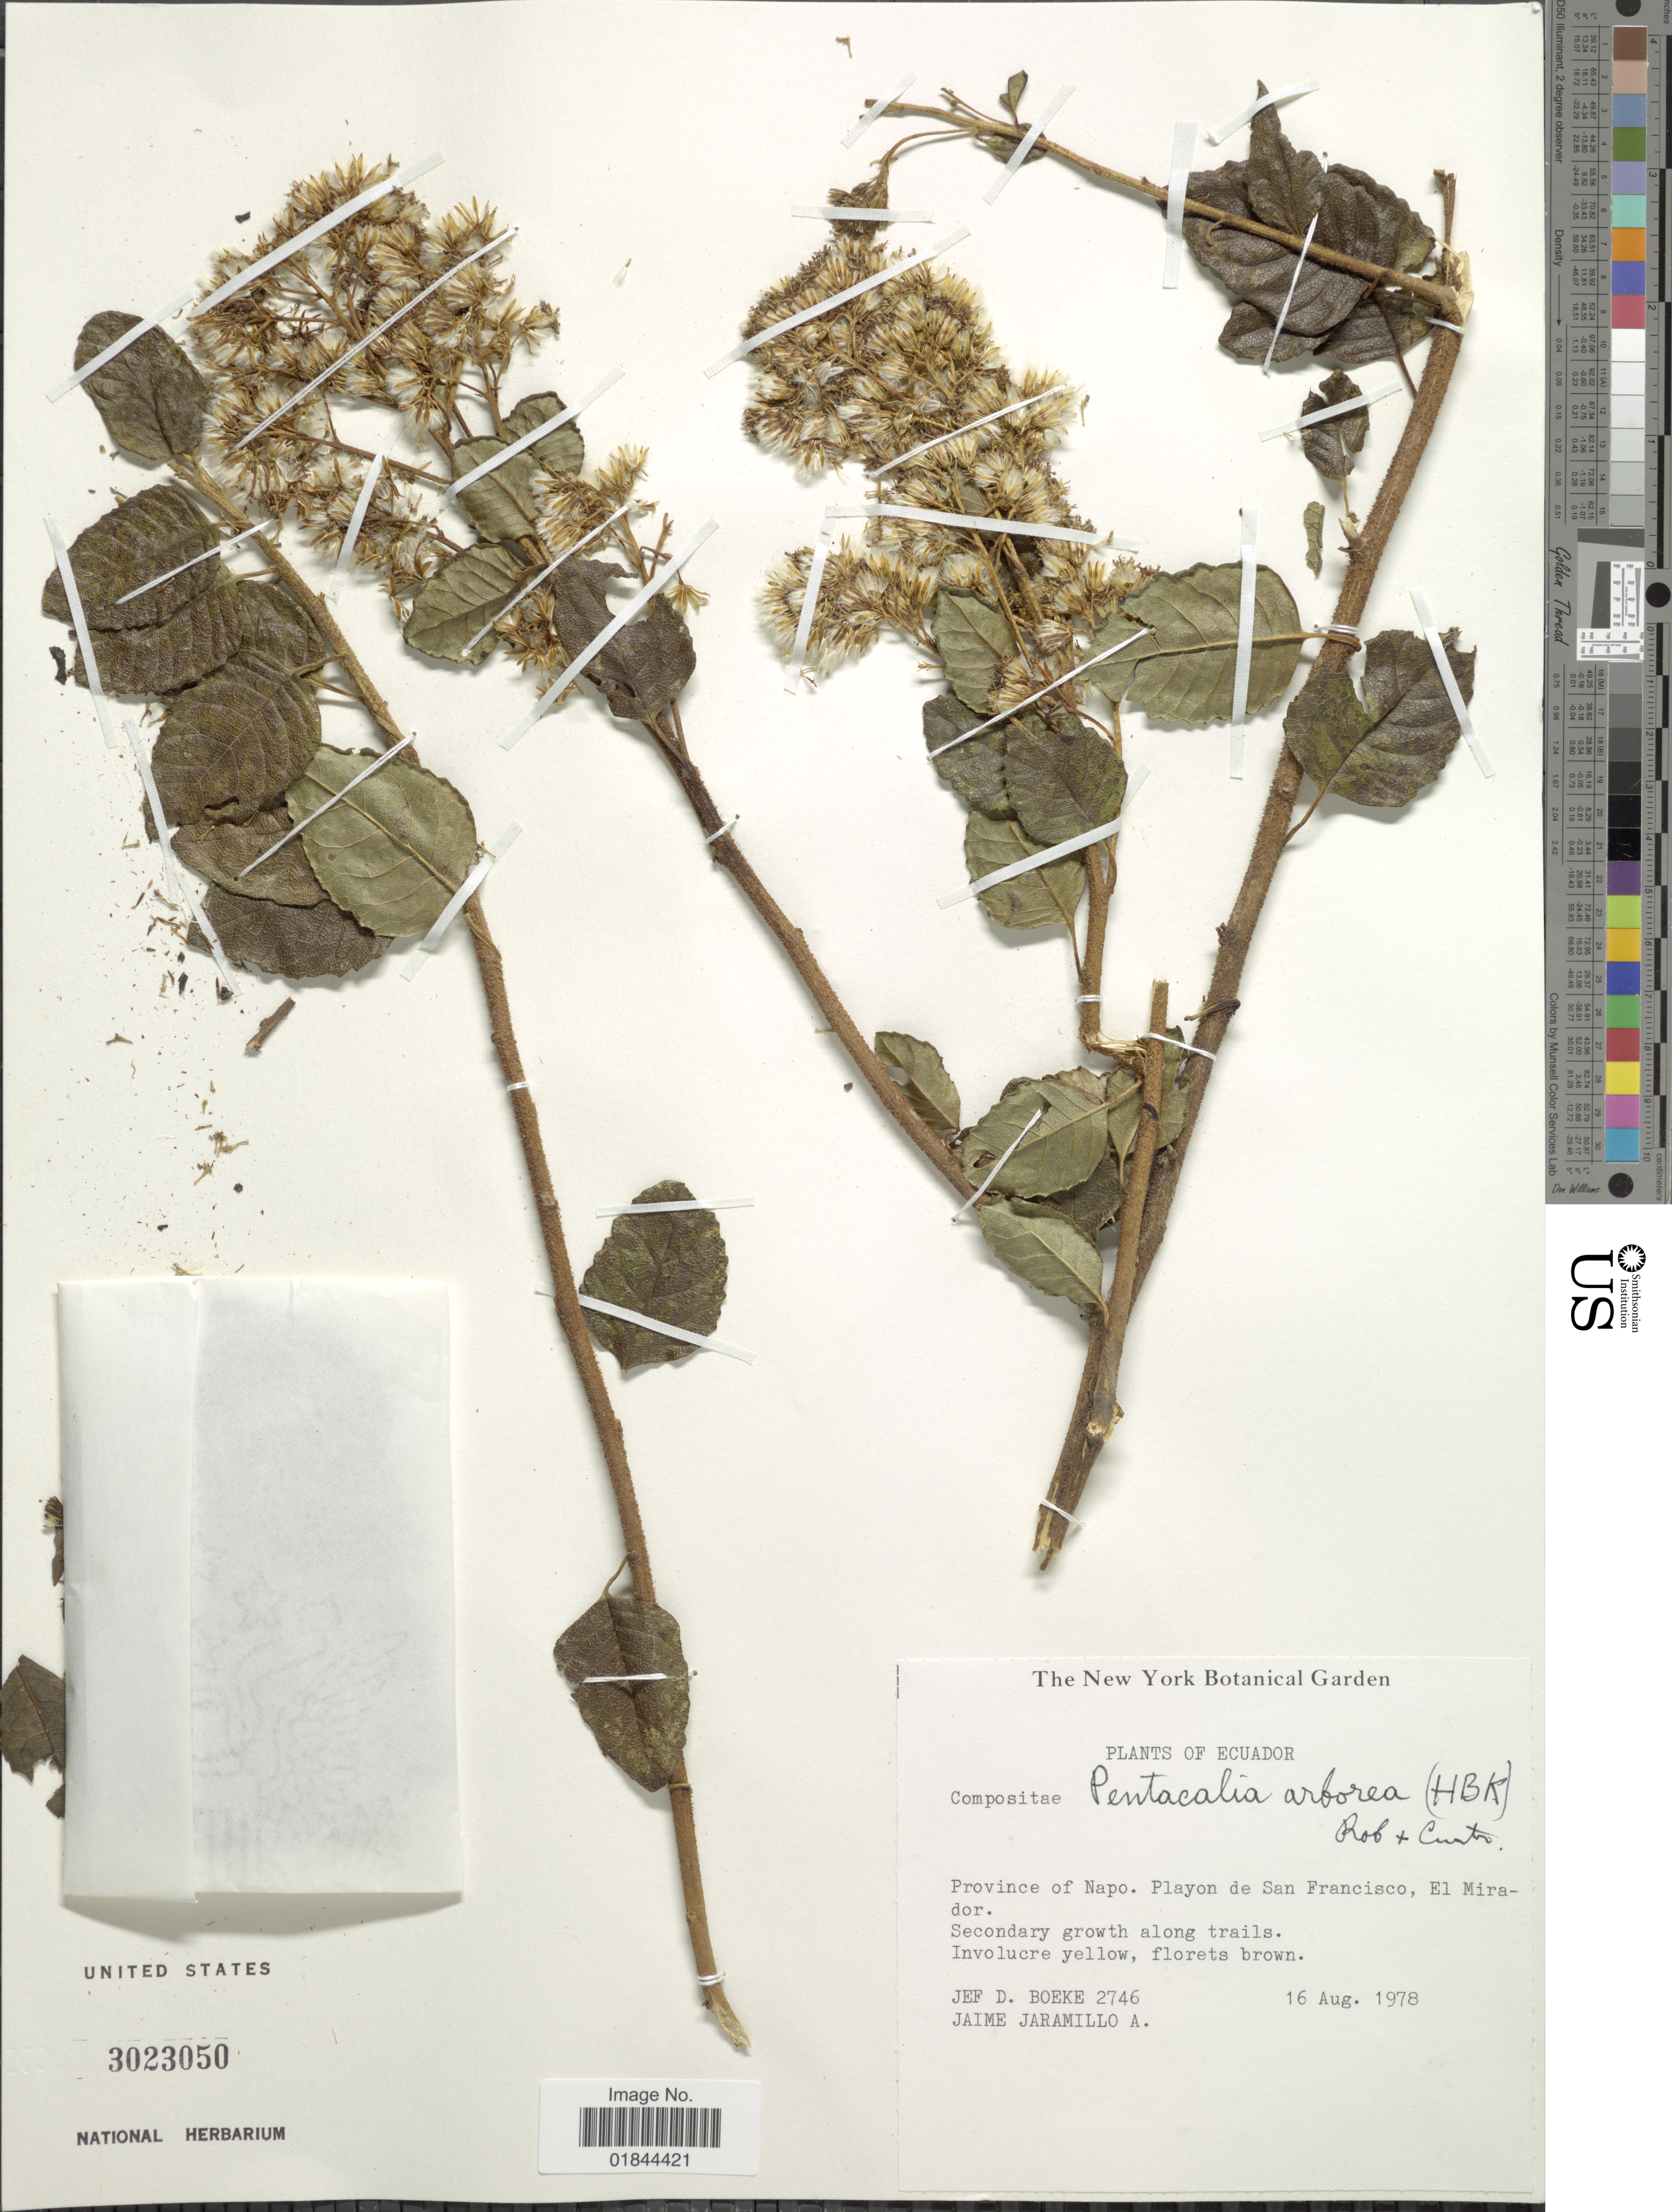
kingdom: Plantae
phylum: Tracheophyta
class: Magnoliopsida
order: Asterales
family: Asteraceae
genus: Pentacalia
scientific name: Pentacalia arborea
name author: (Kunth) H. Rob. & Cuatrec.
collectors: J. D. Boeke & J. L. Jaramillo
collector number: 2746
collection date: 1978-08-16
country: Ecuador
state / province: Napo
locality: Playon de San Francisco, El Mirador, Secondary growth along trails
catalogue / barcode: US 3023050